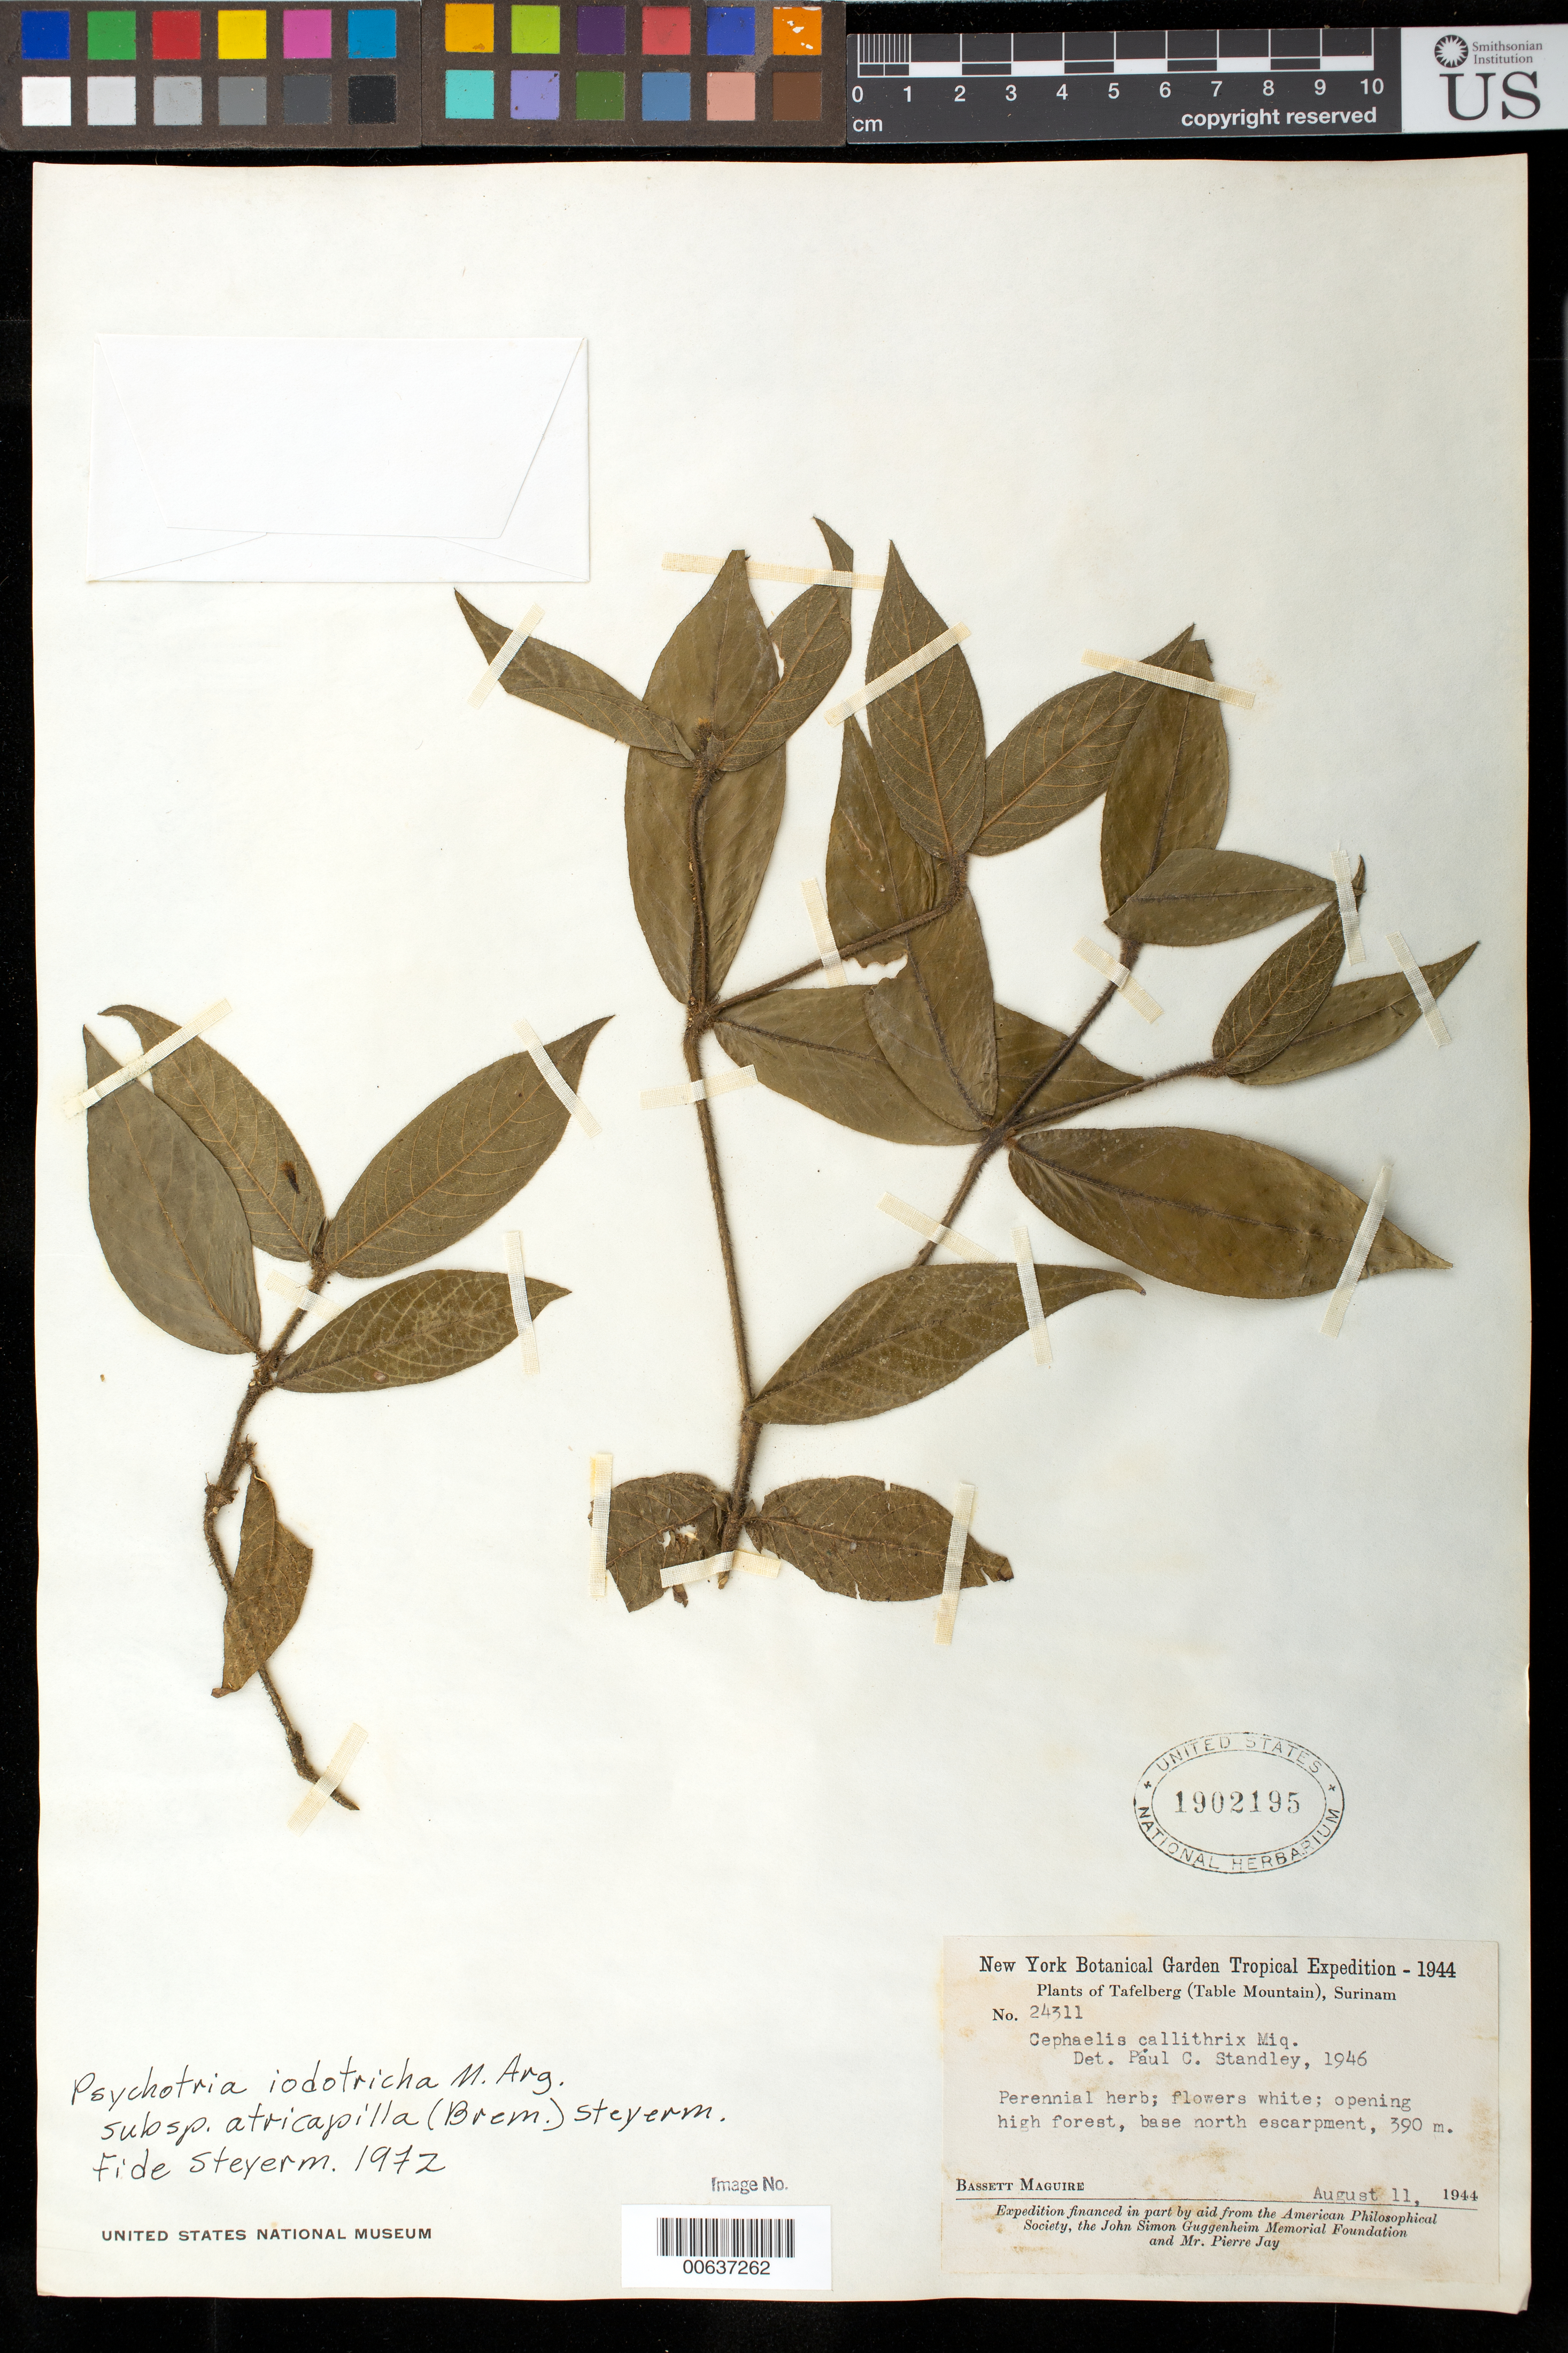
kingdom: Plantae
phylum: Tracheophyta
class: Magnoliopsida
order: Gentianales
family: Rubiaceae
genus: Palicourea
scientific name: Palicourea iodotricha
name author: (Müll. Arg.) Delprete & J.H. Kirkbr.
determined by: Kirkbride, J. H., Jr.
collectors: B. Maguire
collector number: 24311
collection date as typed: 11-Aug-44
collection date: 1944-08-11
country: Suriname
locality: Tafelberg (Table Mountain), north escarpment base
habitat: Opening high forest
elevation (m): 390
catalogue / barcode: US 1902195